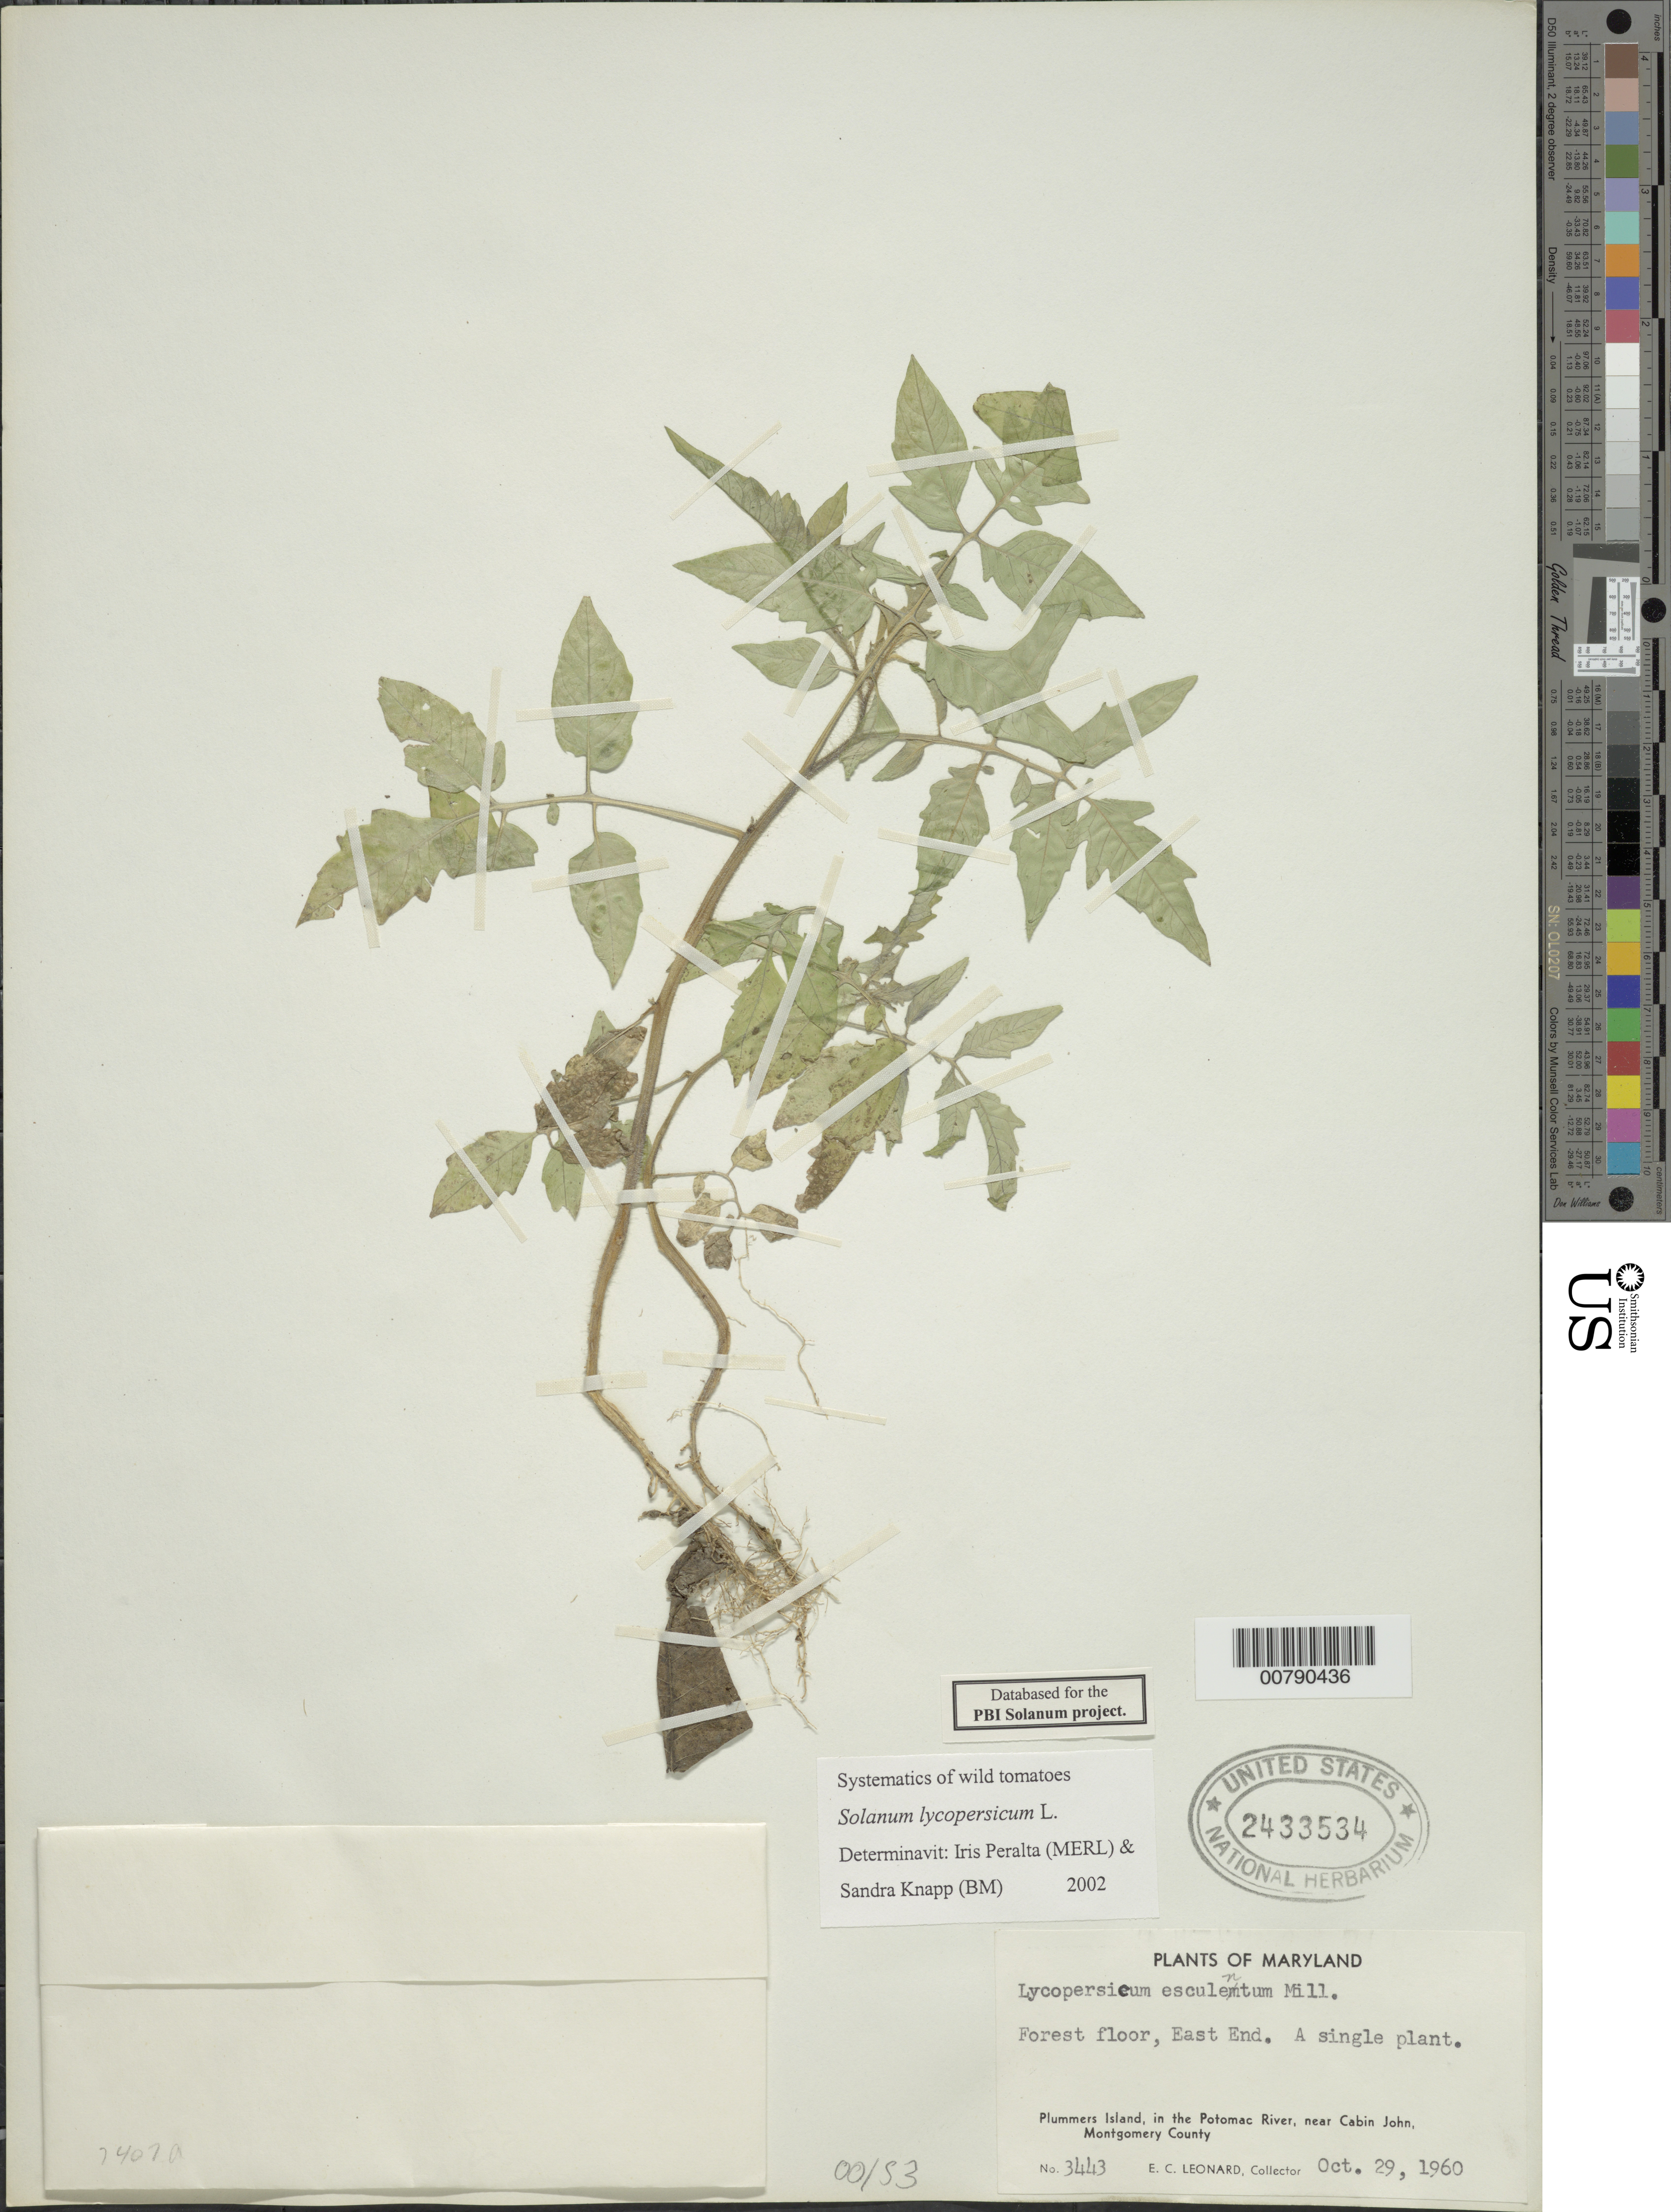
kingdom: Plantae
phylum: Tracheophyta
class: Magnoliopsida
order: Solanales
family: Solanaceae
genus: Solanum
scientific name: Solanum lycopersicum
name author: L.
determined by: Peralta, Iris E.; Knapp, S. D.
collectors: E. C. Leonard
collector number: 3443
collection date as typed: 29 Oct 1960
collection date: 1960-10-29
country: United States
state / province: Maryland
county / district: Montgomery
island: Plummers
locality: forest floor, East End, Plummers Island, in the Potomac River near Cabin John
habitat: plh: forest floor;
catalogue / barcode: US 2433534